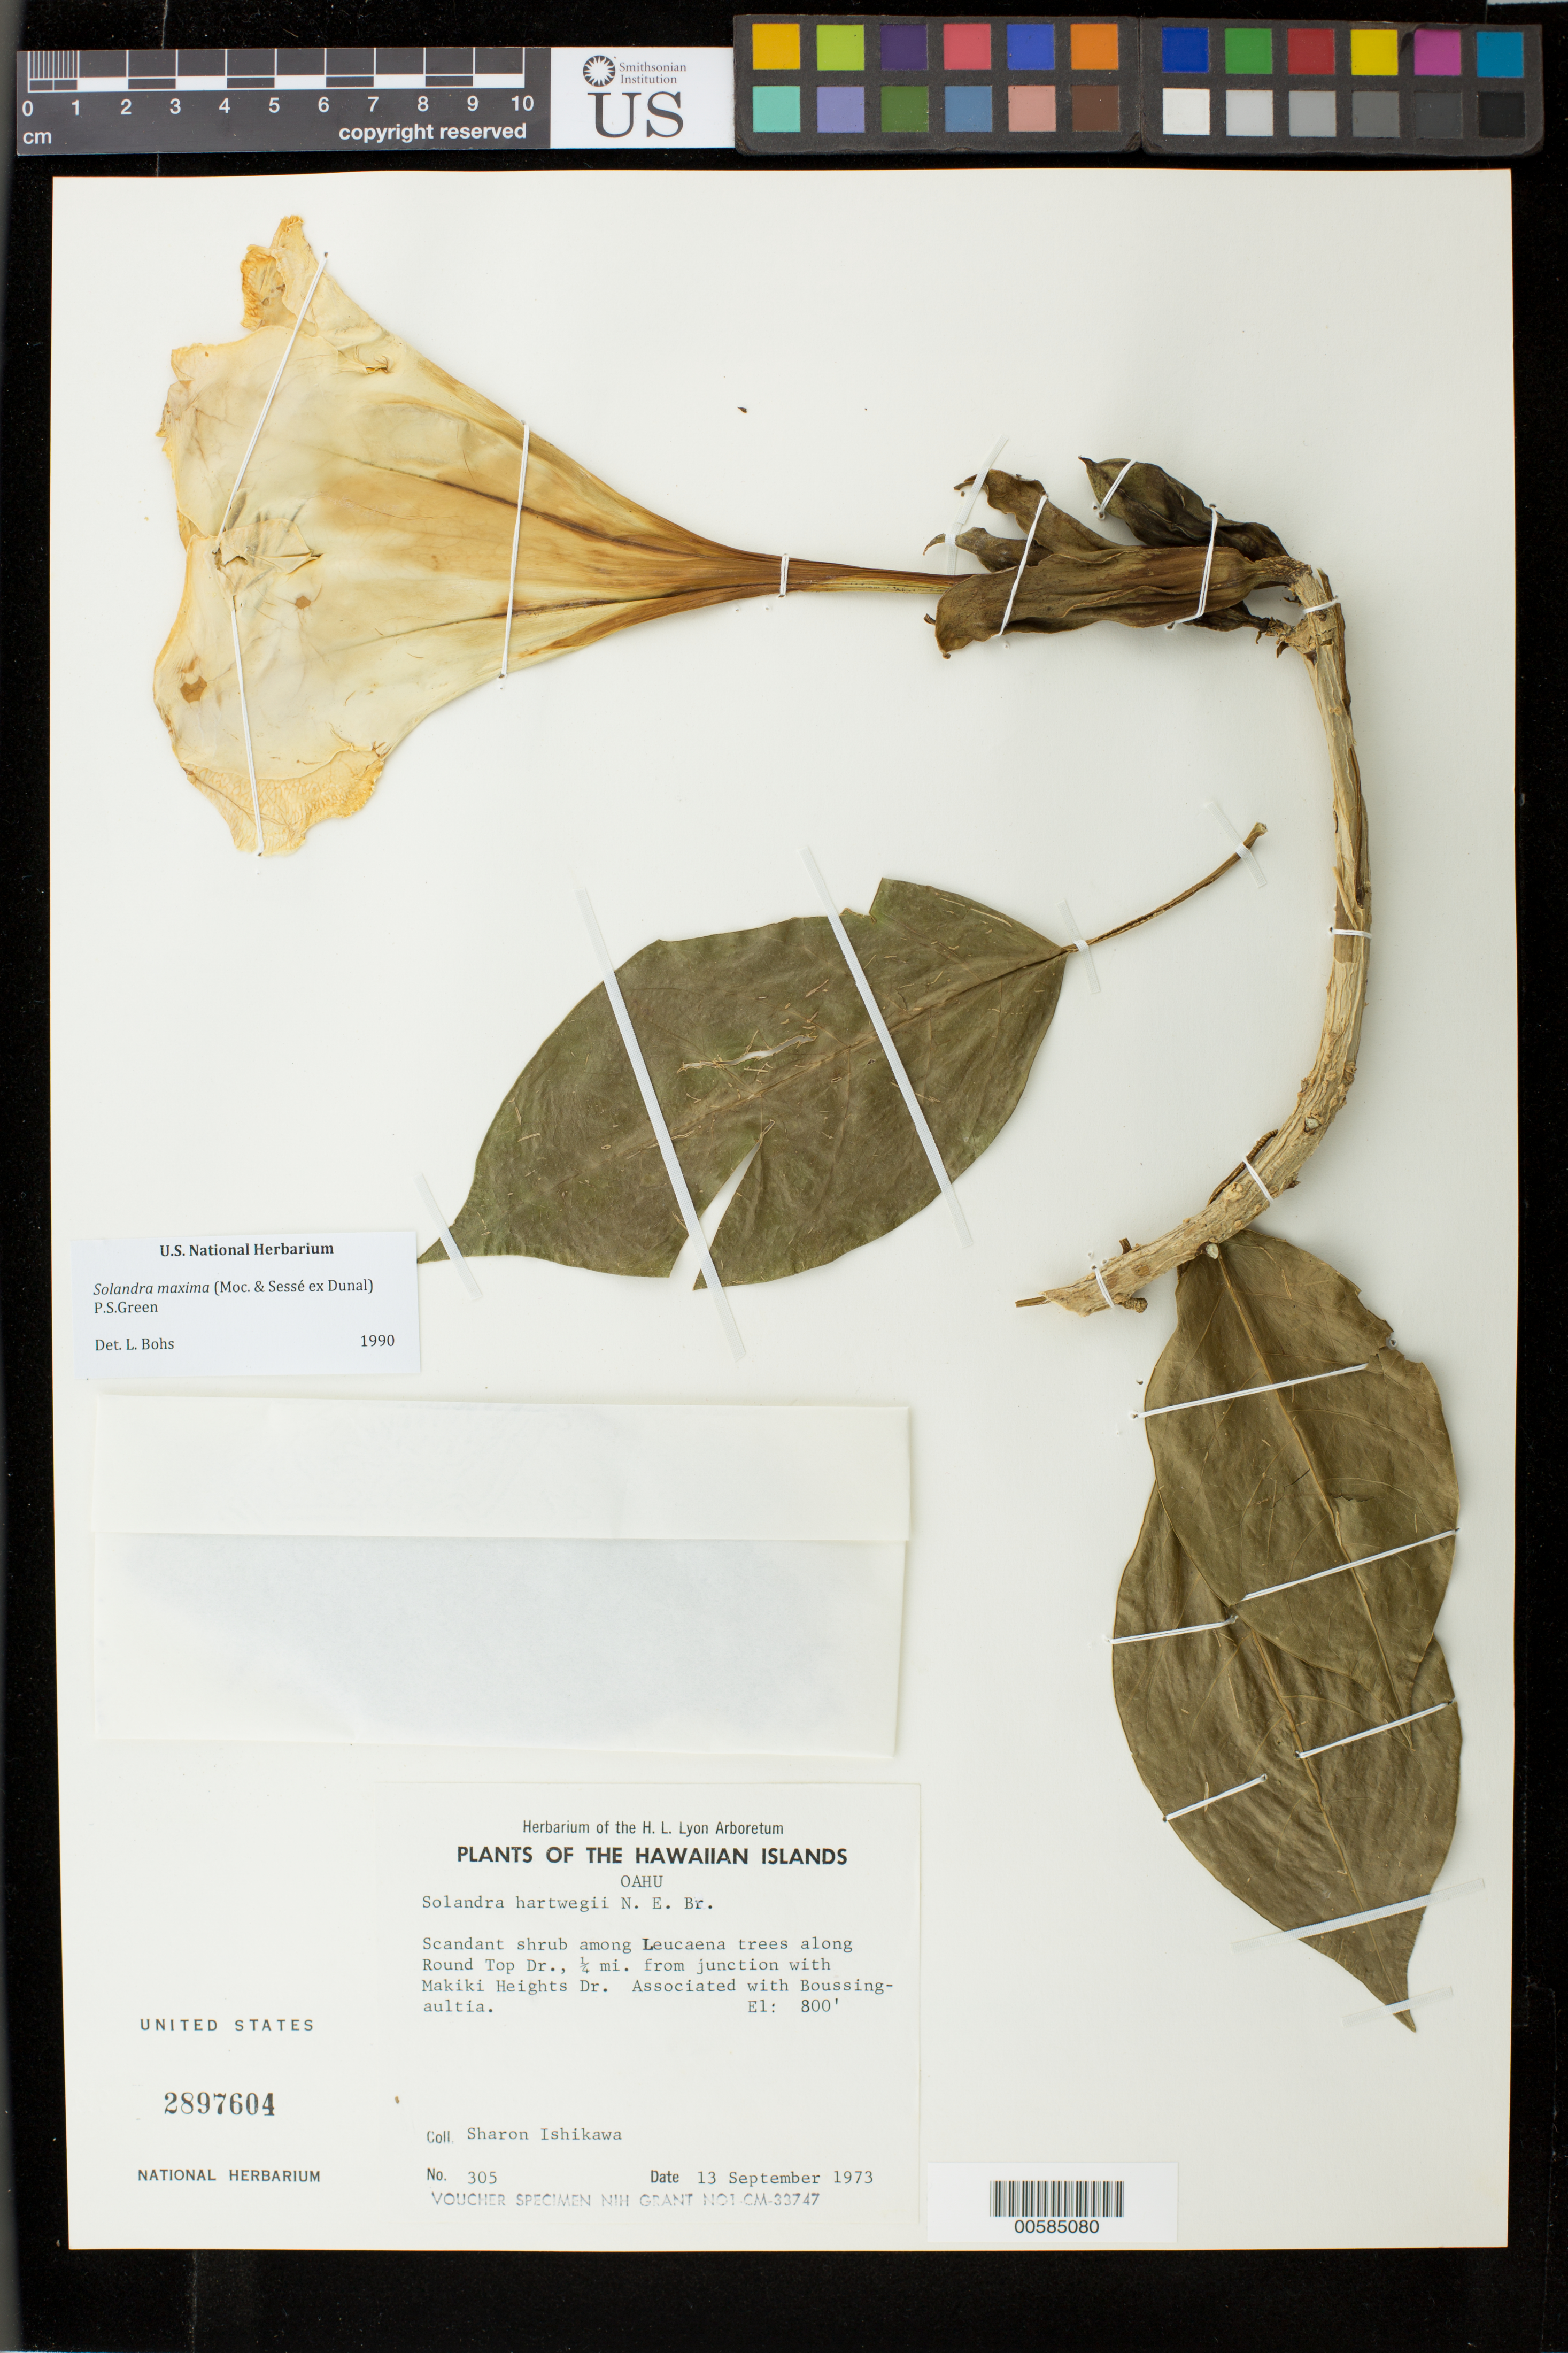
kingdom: Plantae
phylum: Tracheophyta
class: Magnoliopsida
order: Solanales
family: Solanaceae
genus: Solandra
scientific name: Solandra maxima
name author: (Sessé & Moc.) P.S. Green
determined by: Bohs, L. A.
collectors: S. Ishikawa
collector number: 305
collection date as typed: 13 Sep 1973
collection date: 1973-09-13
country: United States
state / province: Hawaii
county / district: Honolulu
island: Oahu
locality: Along Round Top Dr, 1/4 mi from jct with Makiki Heights Dr.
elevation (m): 244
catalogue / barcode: US 2897604